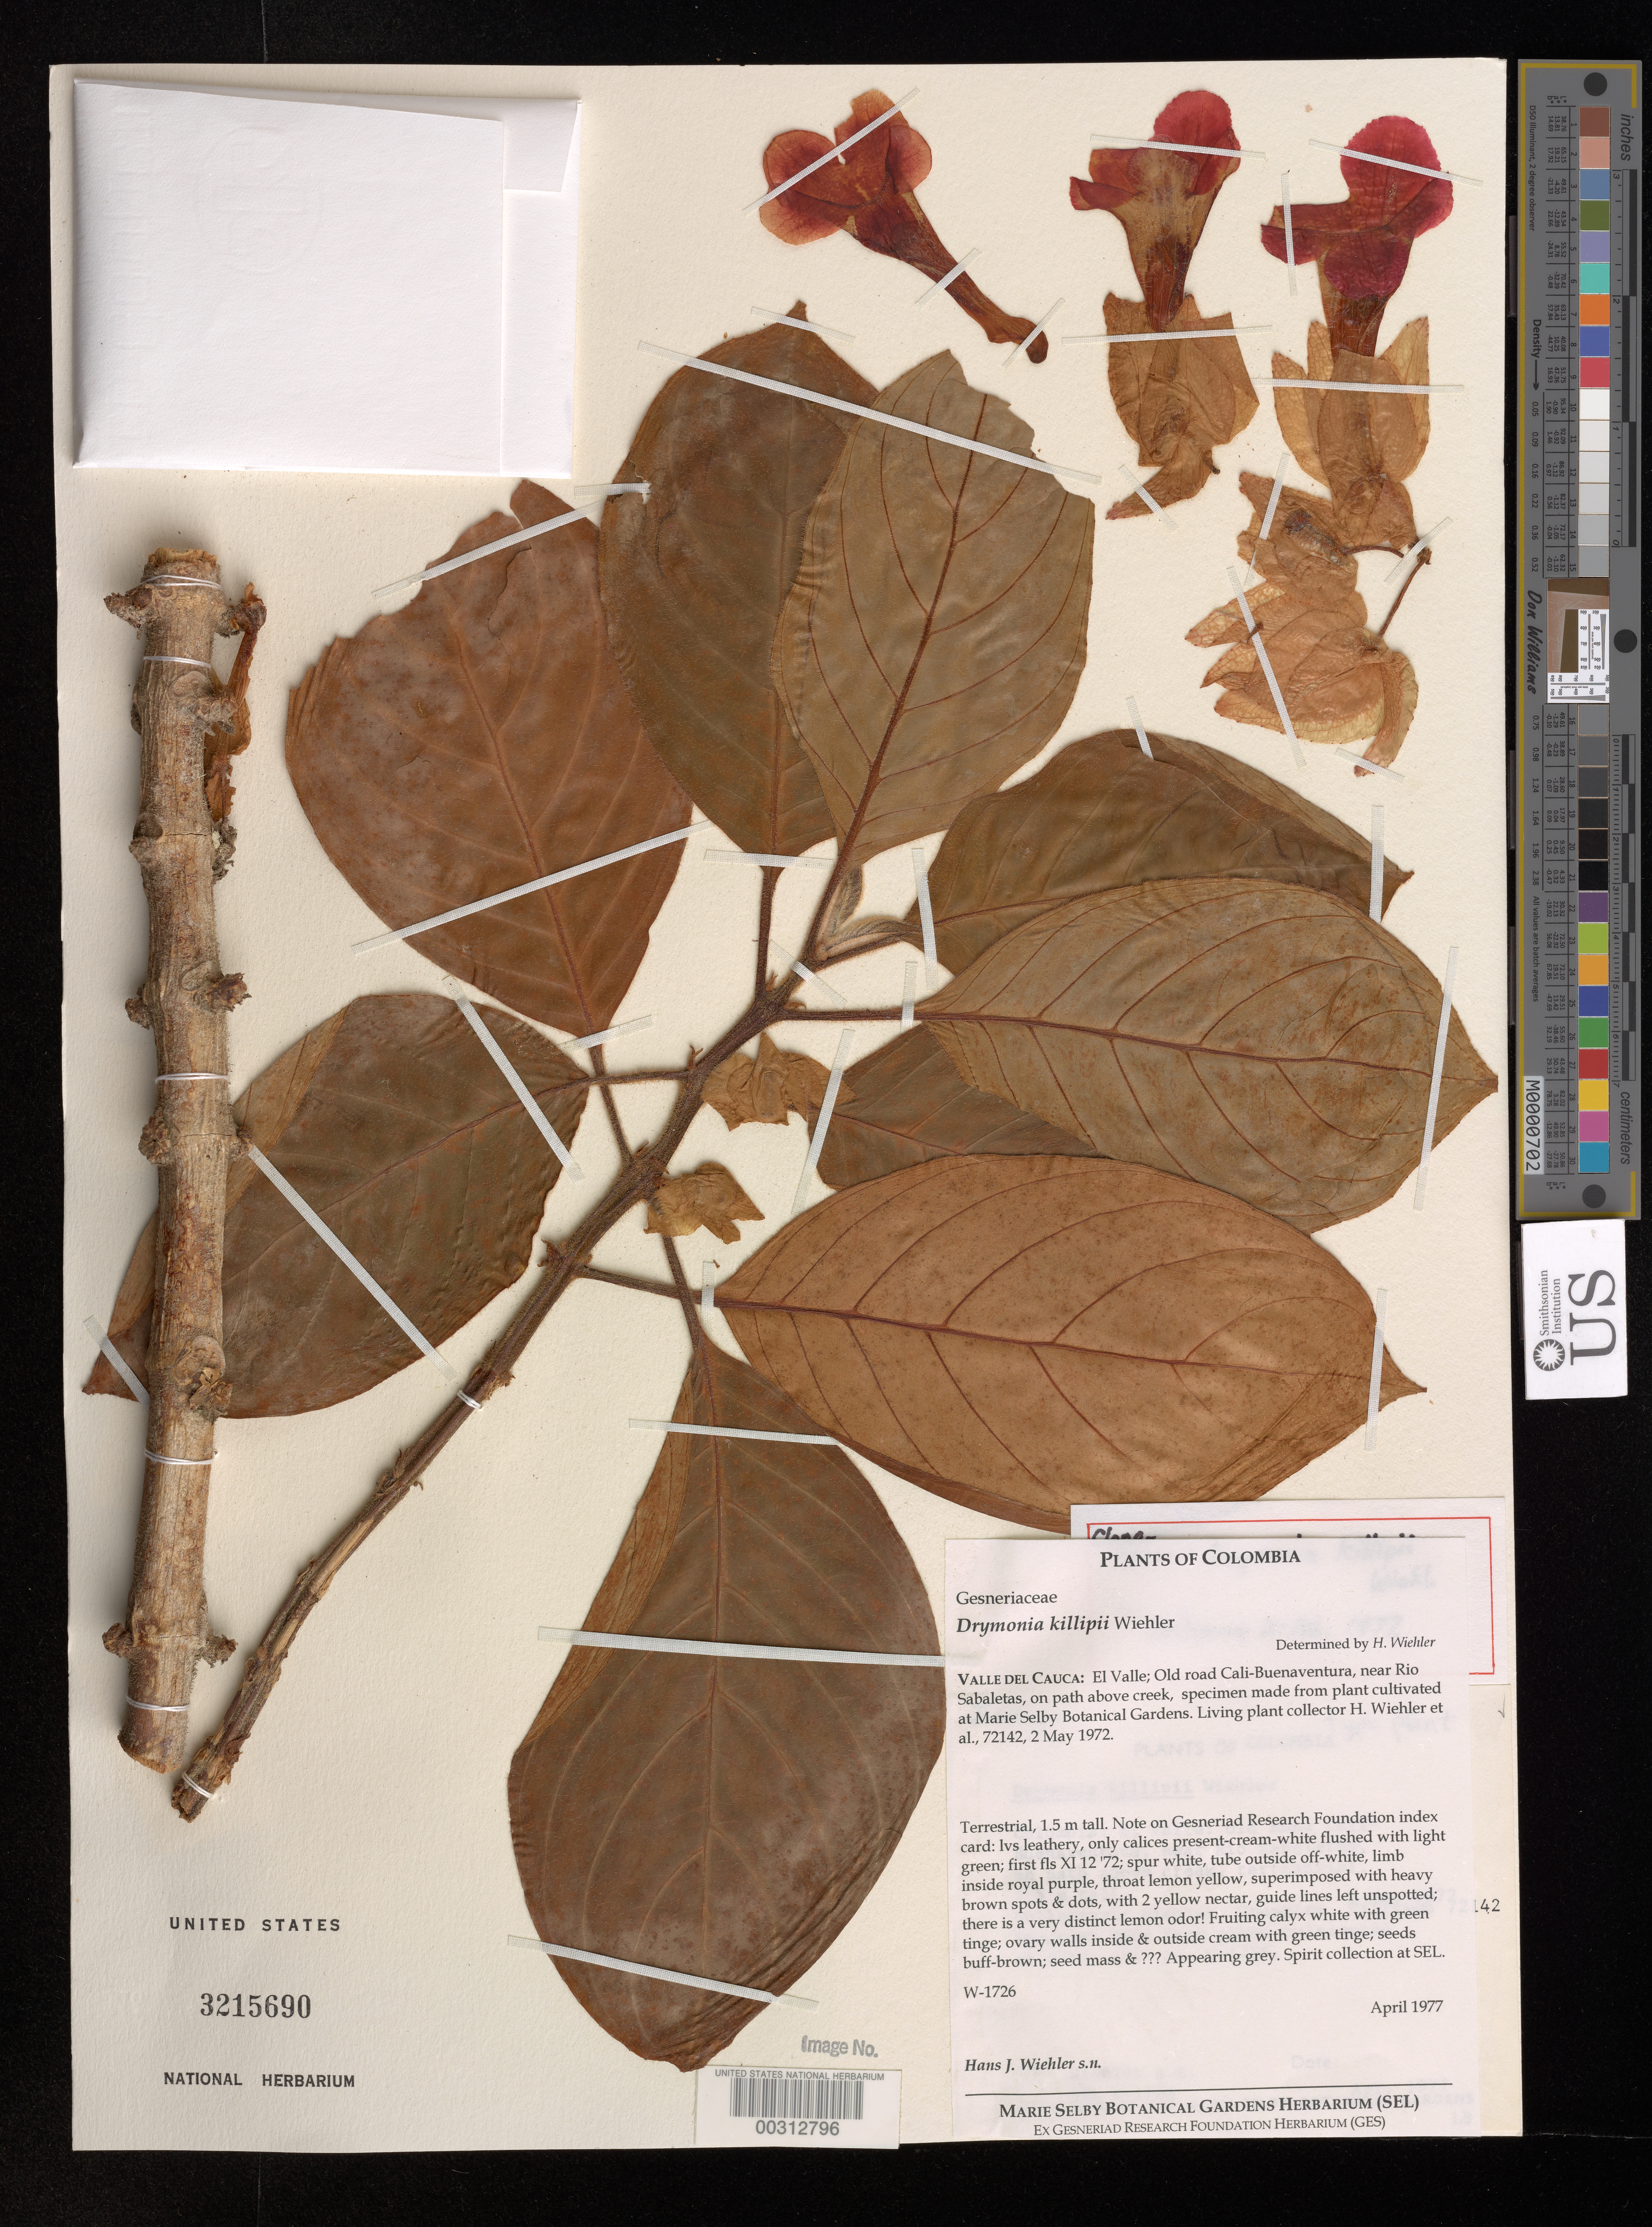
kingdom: Plantae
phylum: Tracheophyta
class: Magnoliopsida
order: Lamiales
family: Gesneriaceae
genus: Drymonia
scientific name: Drymonia killipii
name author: Wiehler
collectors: H. J. Wiehler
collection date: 1977-04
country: United States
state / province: Florida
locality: At Marie Selby Botanical Gardens. Gesneriad Research Foundation Accession: W-1726.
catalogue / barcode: US 3215690